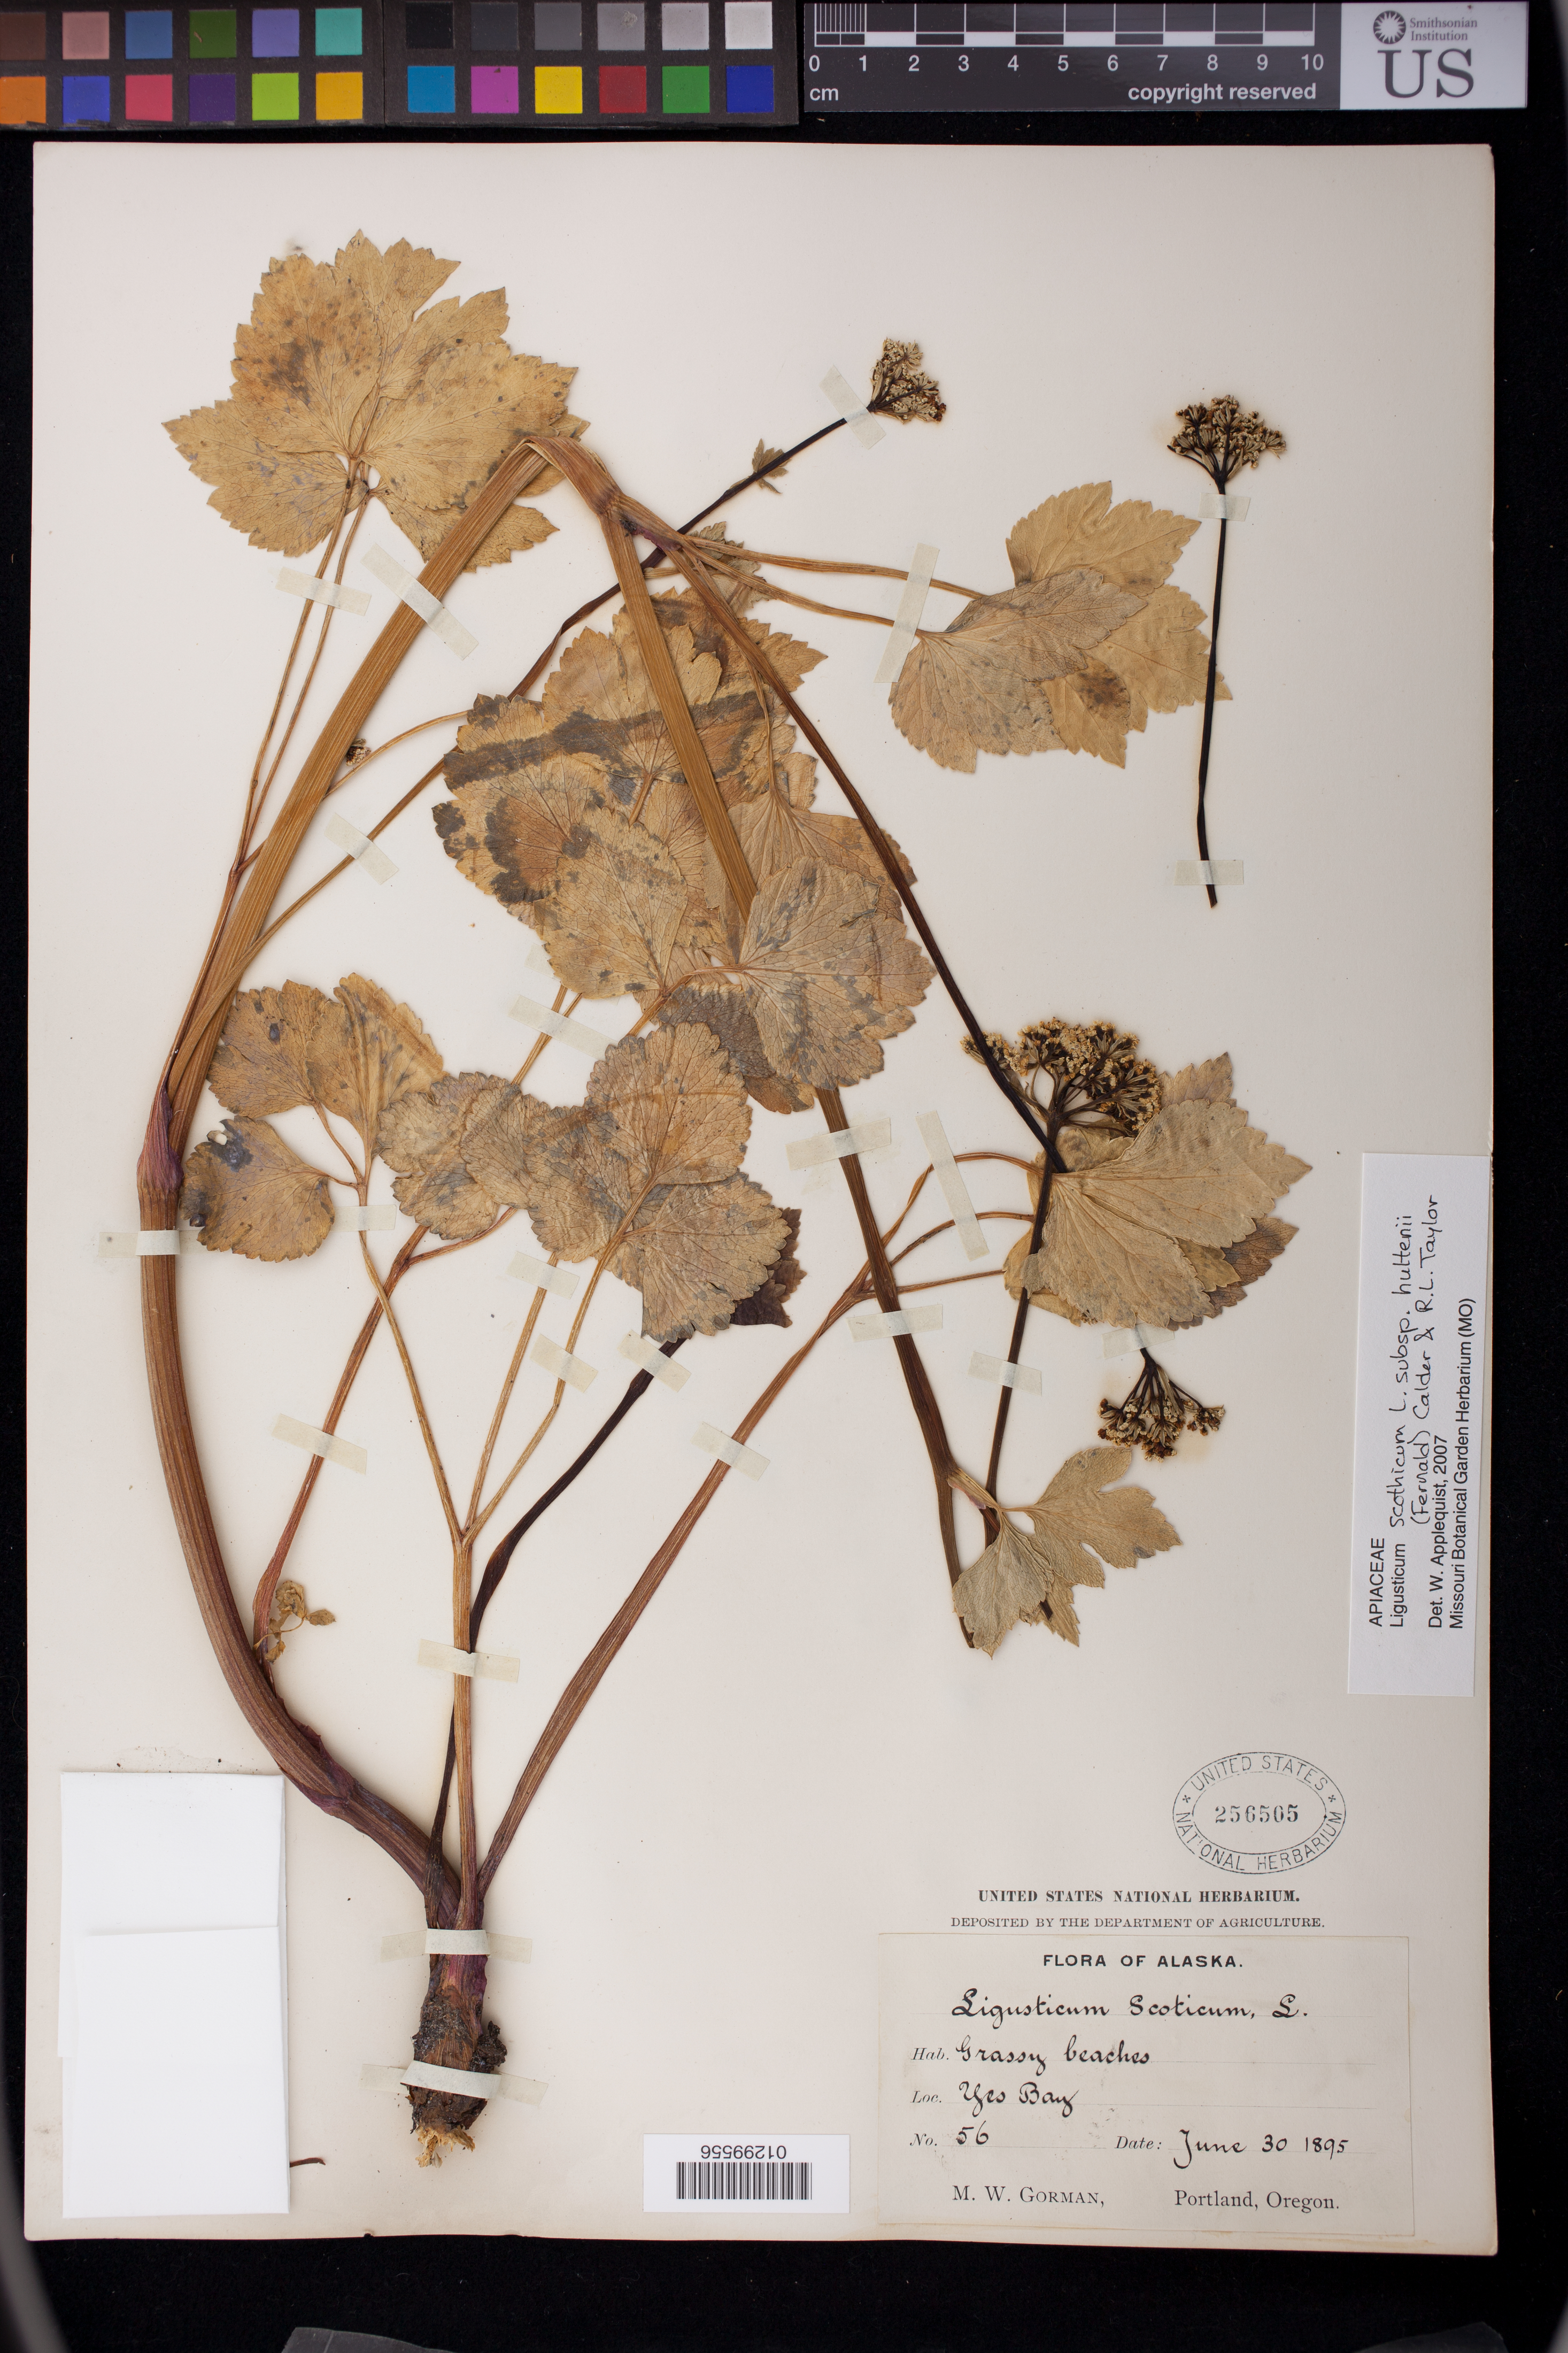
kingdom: Plantae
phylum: Tracheophyta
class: Magnoliopsida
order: Apiales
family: Apiaceae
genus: Ligusticum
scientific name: Ligusticum scoticum subsp. hultenii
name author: (Fernald) Calder & Roy L. Taylor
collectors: M. W. Gorman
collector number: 56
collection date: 1895-06-30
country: United States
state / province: Alaska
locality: Yes Bay.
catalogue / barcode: US 256505